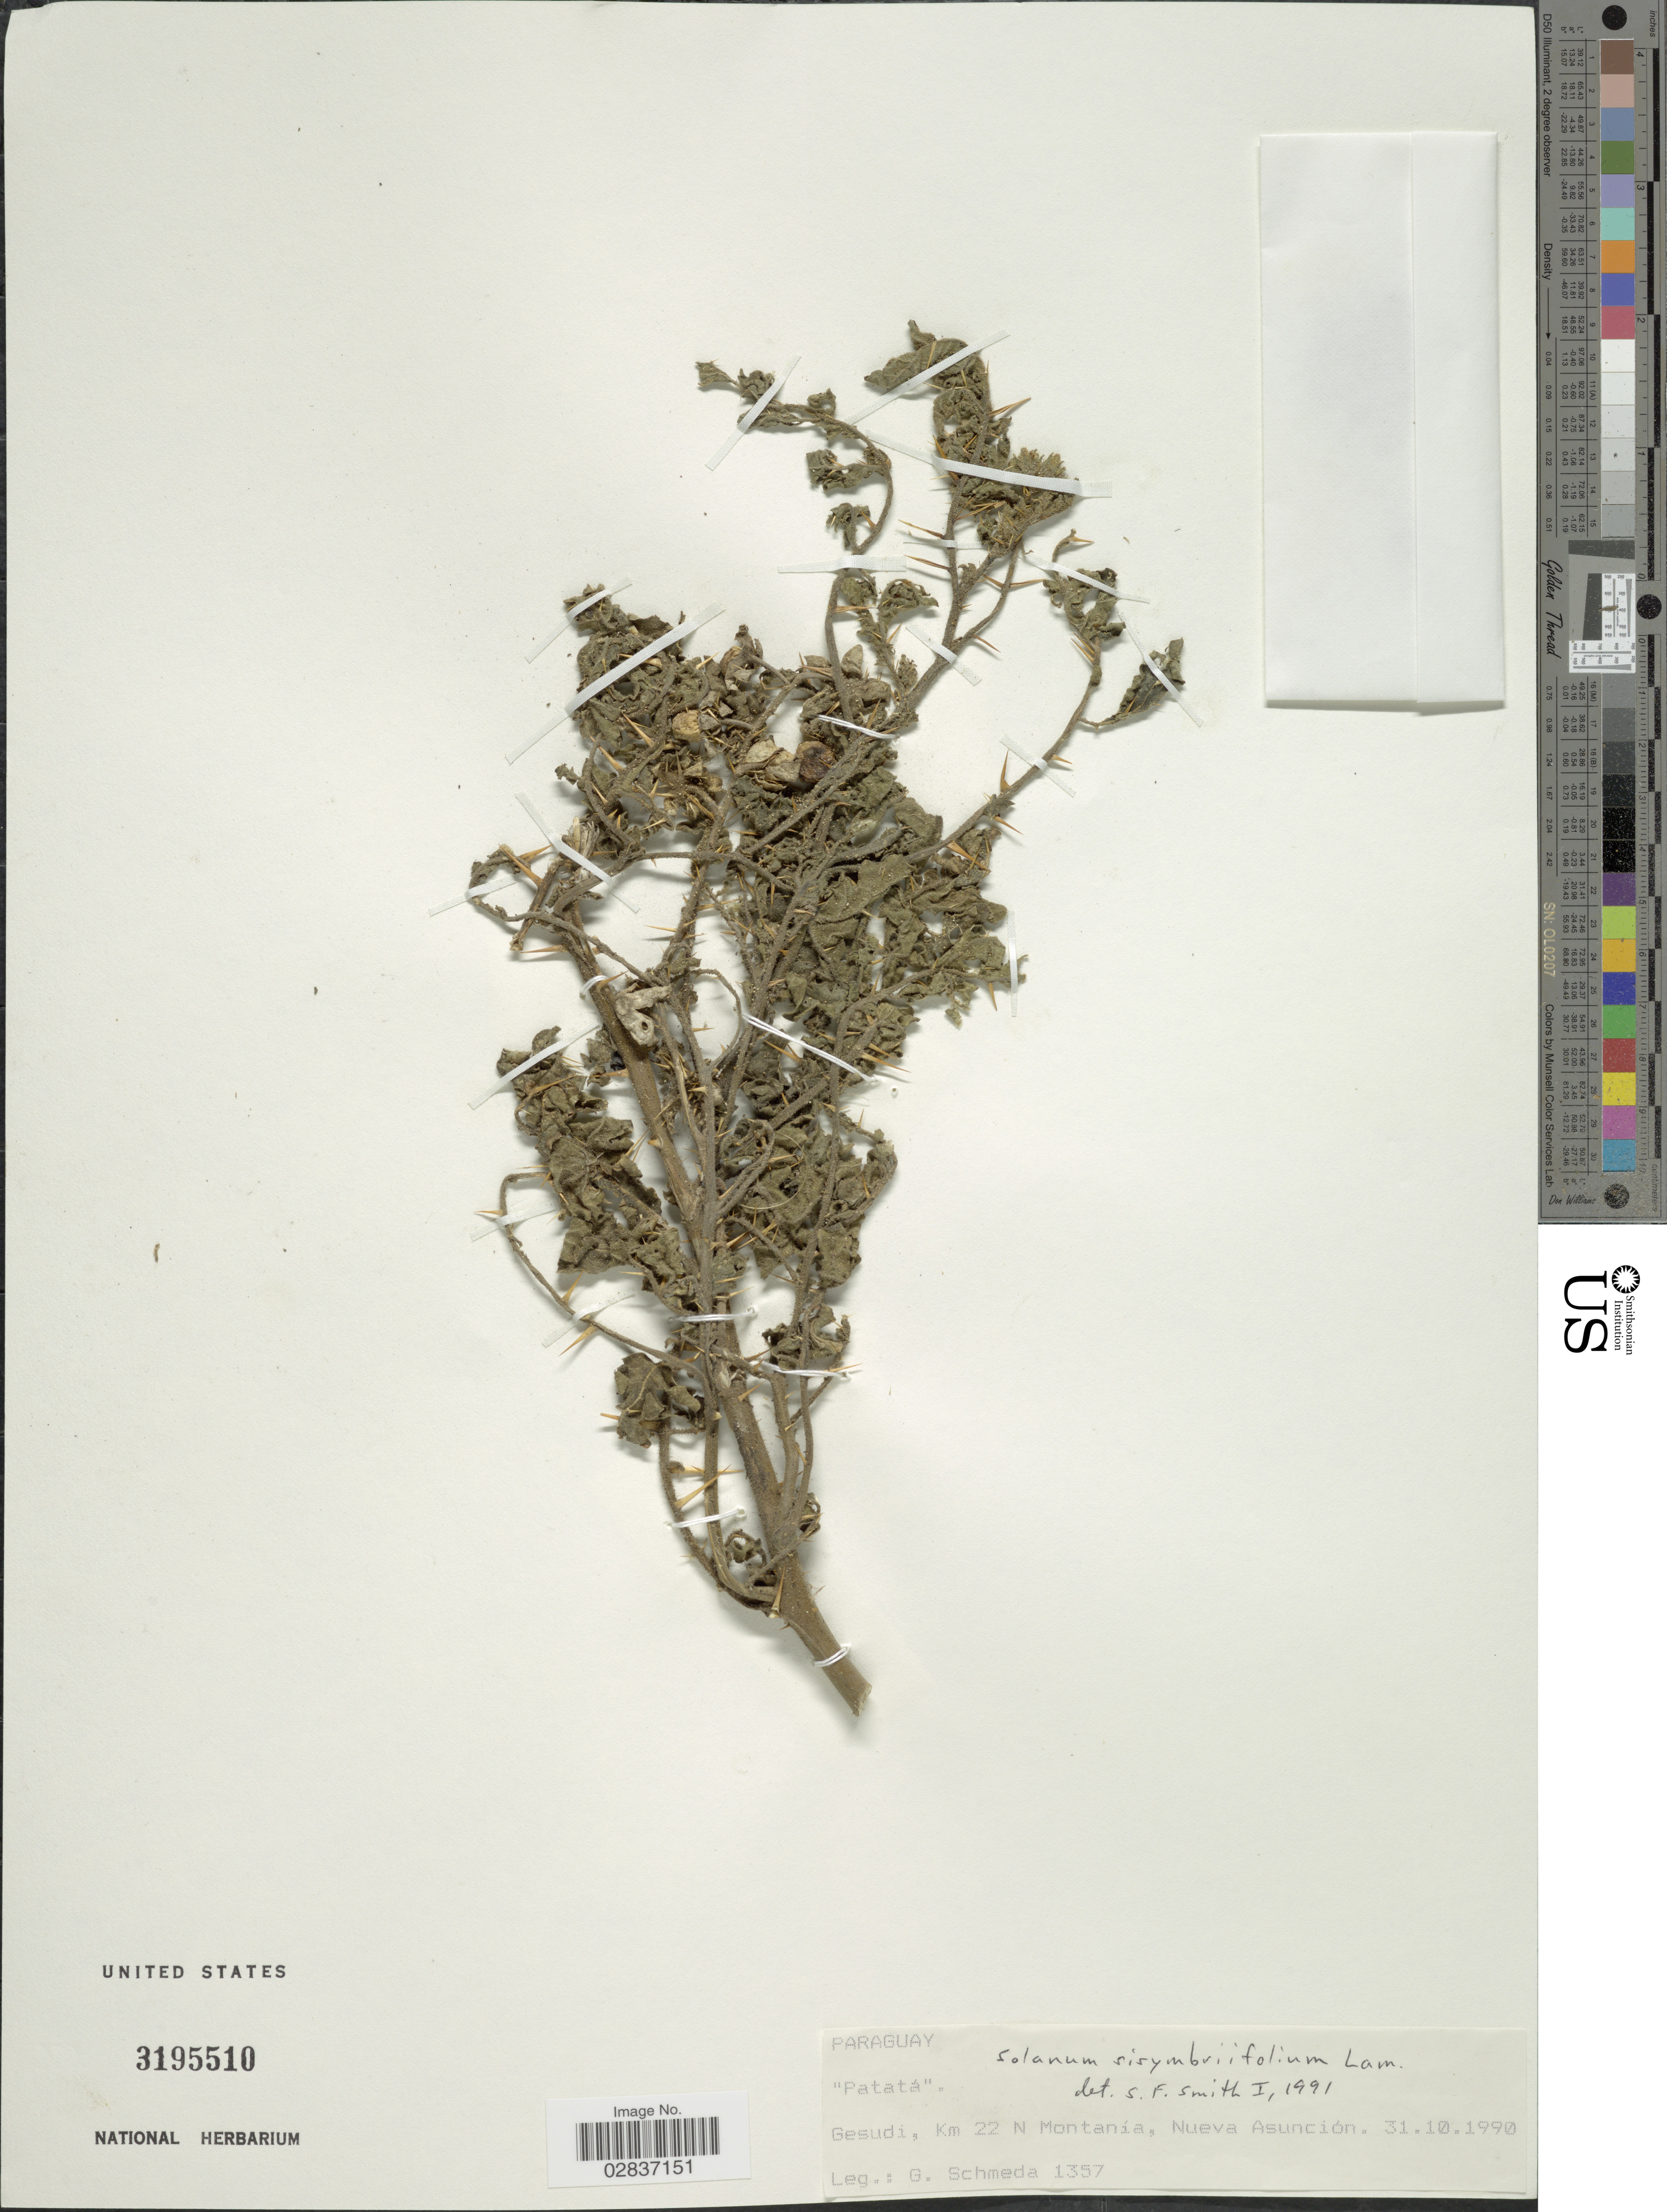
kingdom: Plantae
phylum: Tracheophyta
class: Magnoliopsida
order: Solanales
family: Solanaceae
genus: Solanum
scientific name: Solanum sisymbriifolium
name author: Lam.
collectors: G. Schmeda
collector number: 1357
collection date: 1990-10-31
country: Paraguay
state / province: Asuncion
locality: Gesudi, Km 22 N Montanía, Nueva Asunción.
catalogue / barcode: US 3195510